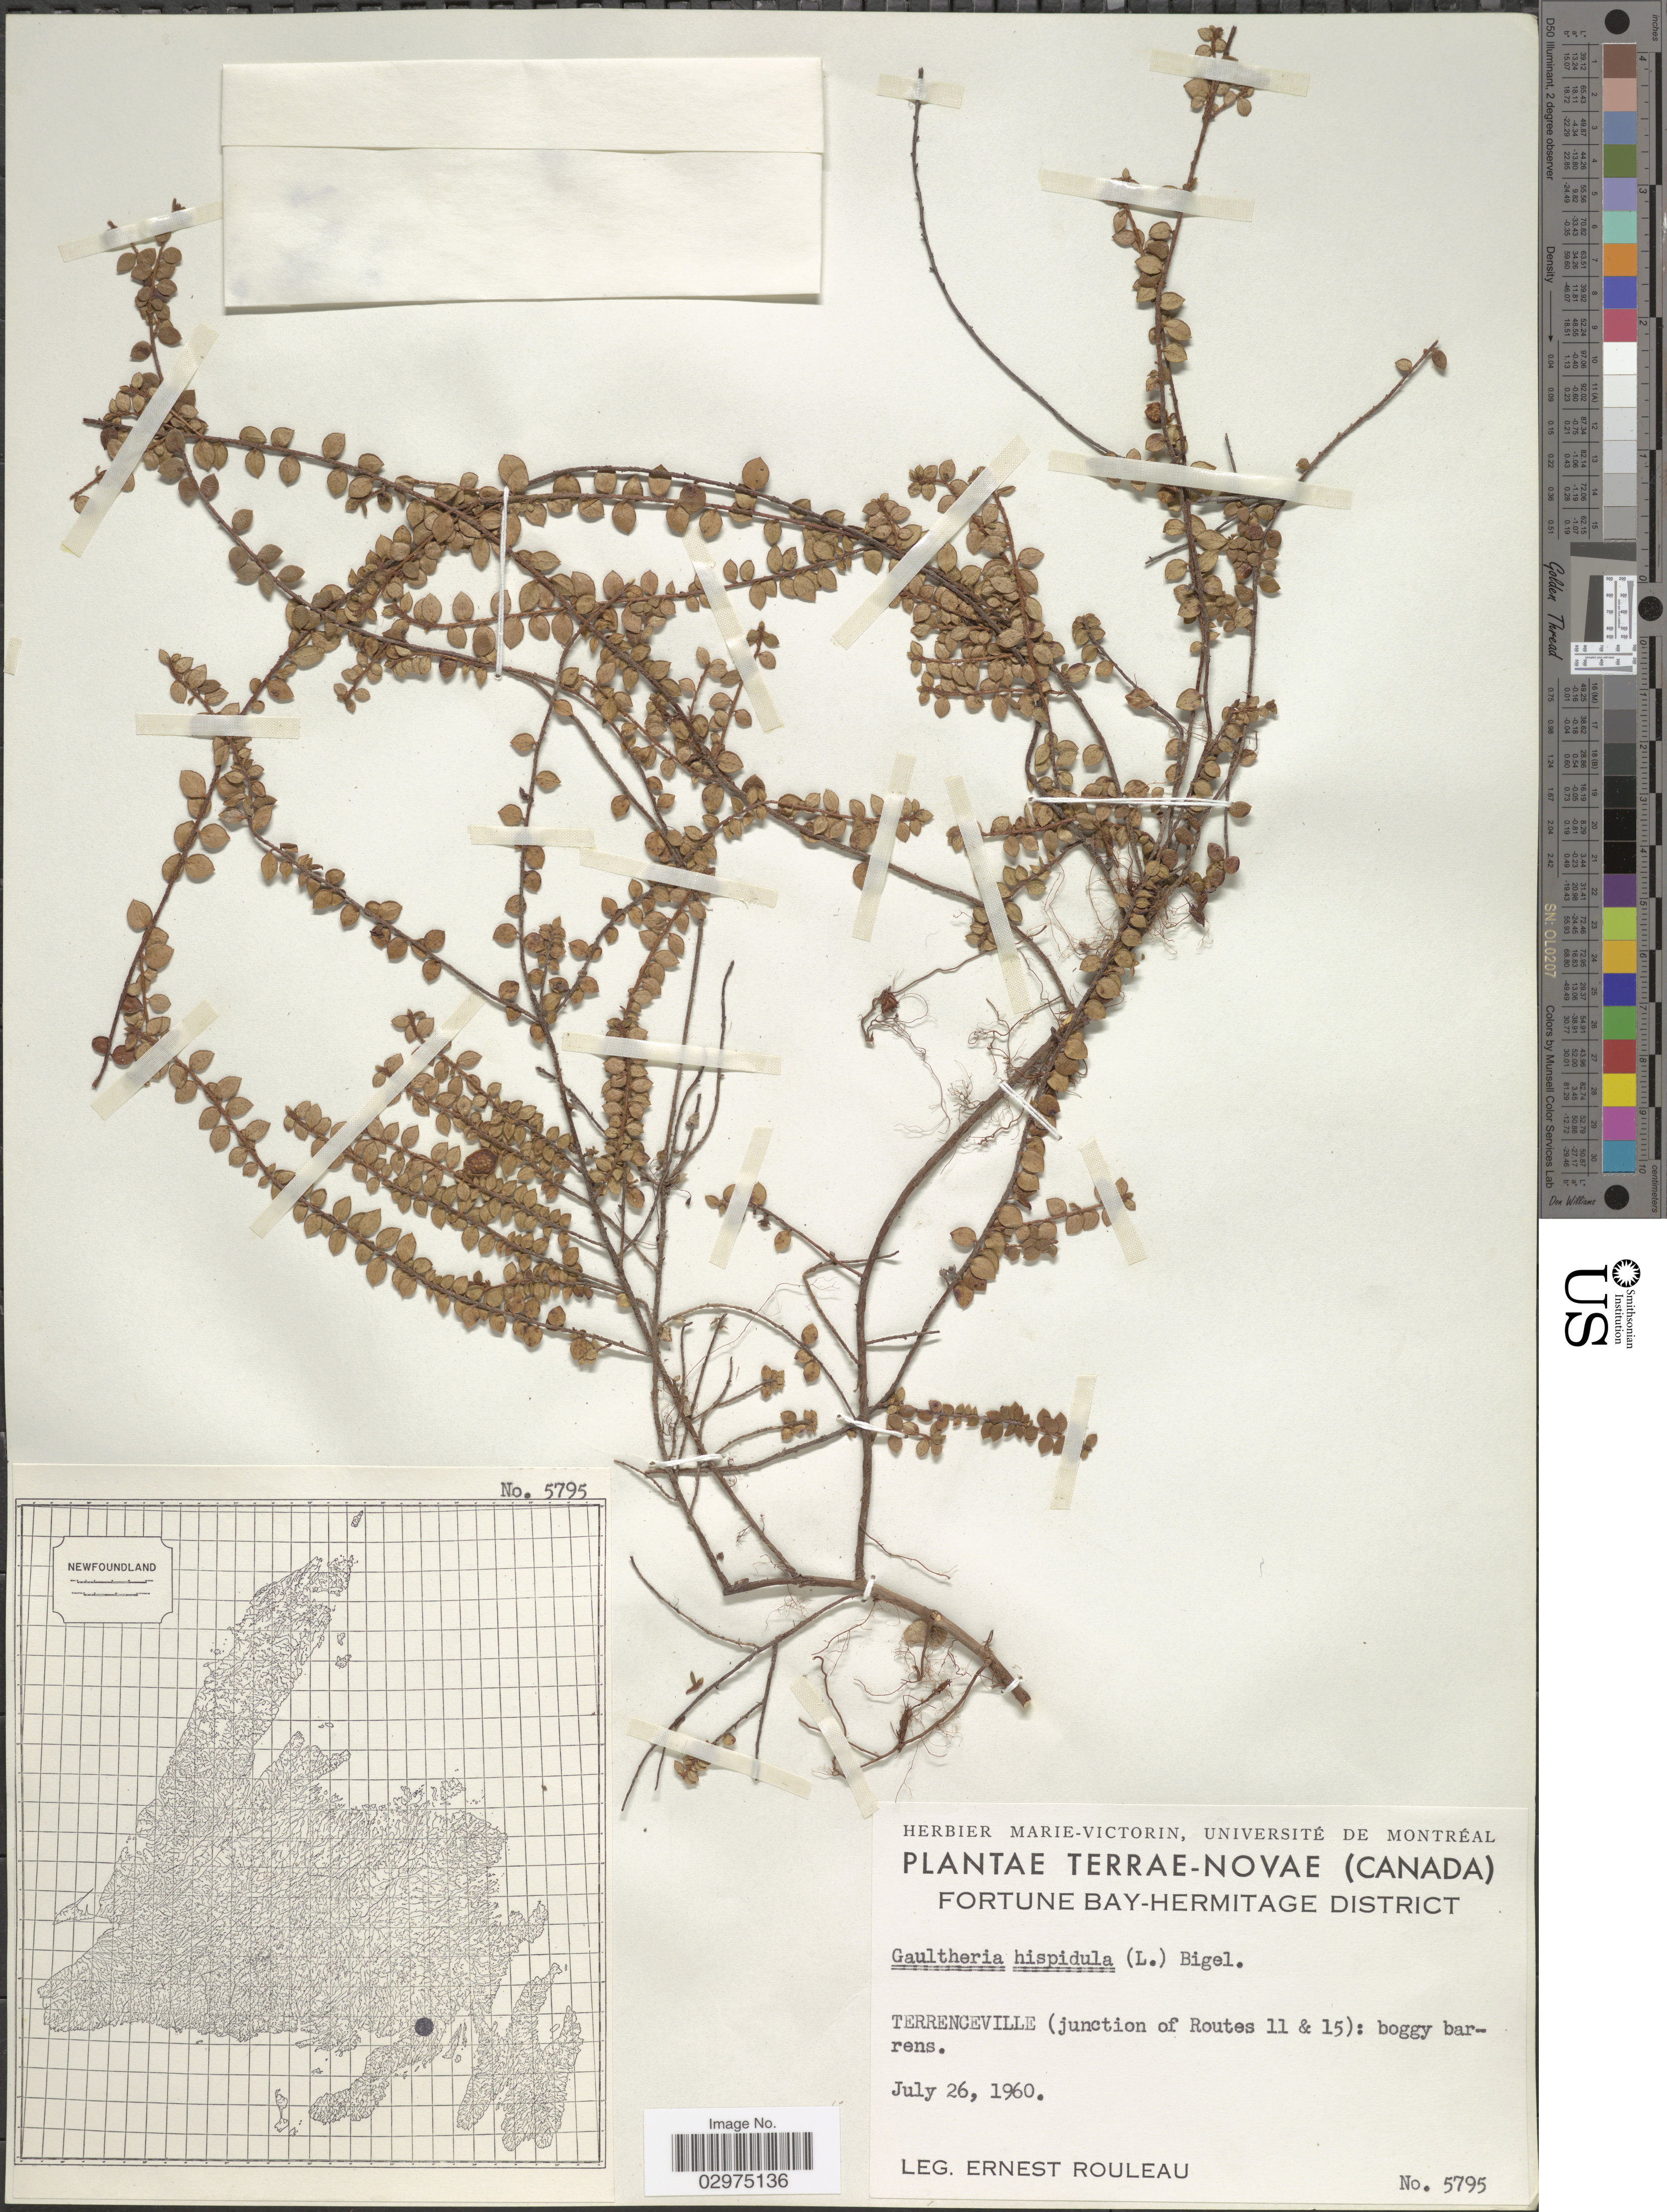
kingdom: Plantae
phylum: Tracheophyta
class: Magnoliopsida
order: Ericales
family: Ericaceae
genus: Gaultheria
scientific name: Gaultheria hispidula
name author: (L.) Muhl. ex Bigelow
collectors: J. Rouleau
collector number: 5795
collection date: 1960-07-26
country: Canada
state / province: Newfoundland and Labrador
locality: Terrae-Novae. Fortune Bay-Hermitage District. Terrenceville (junction of Routes 11 & 15).